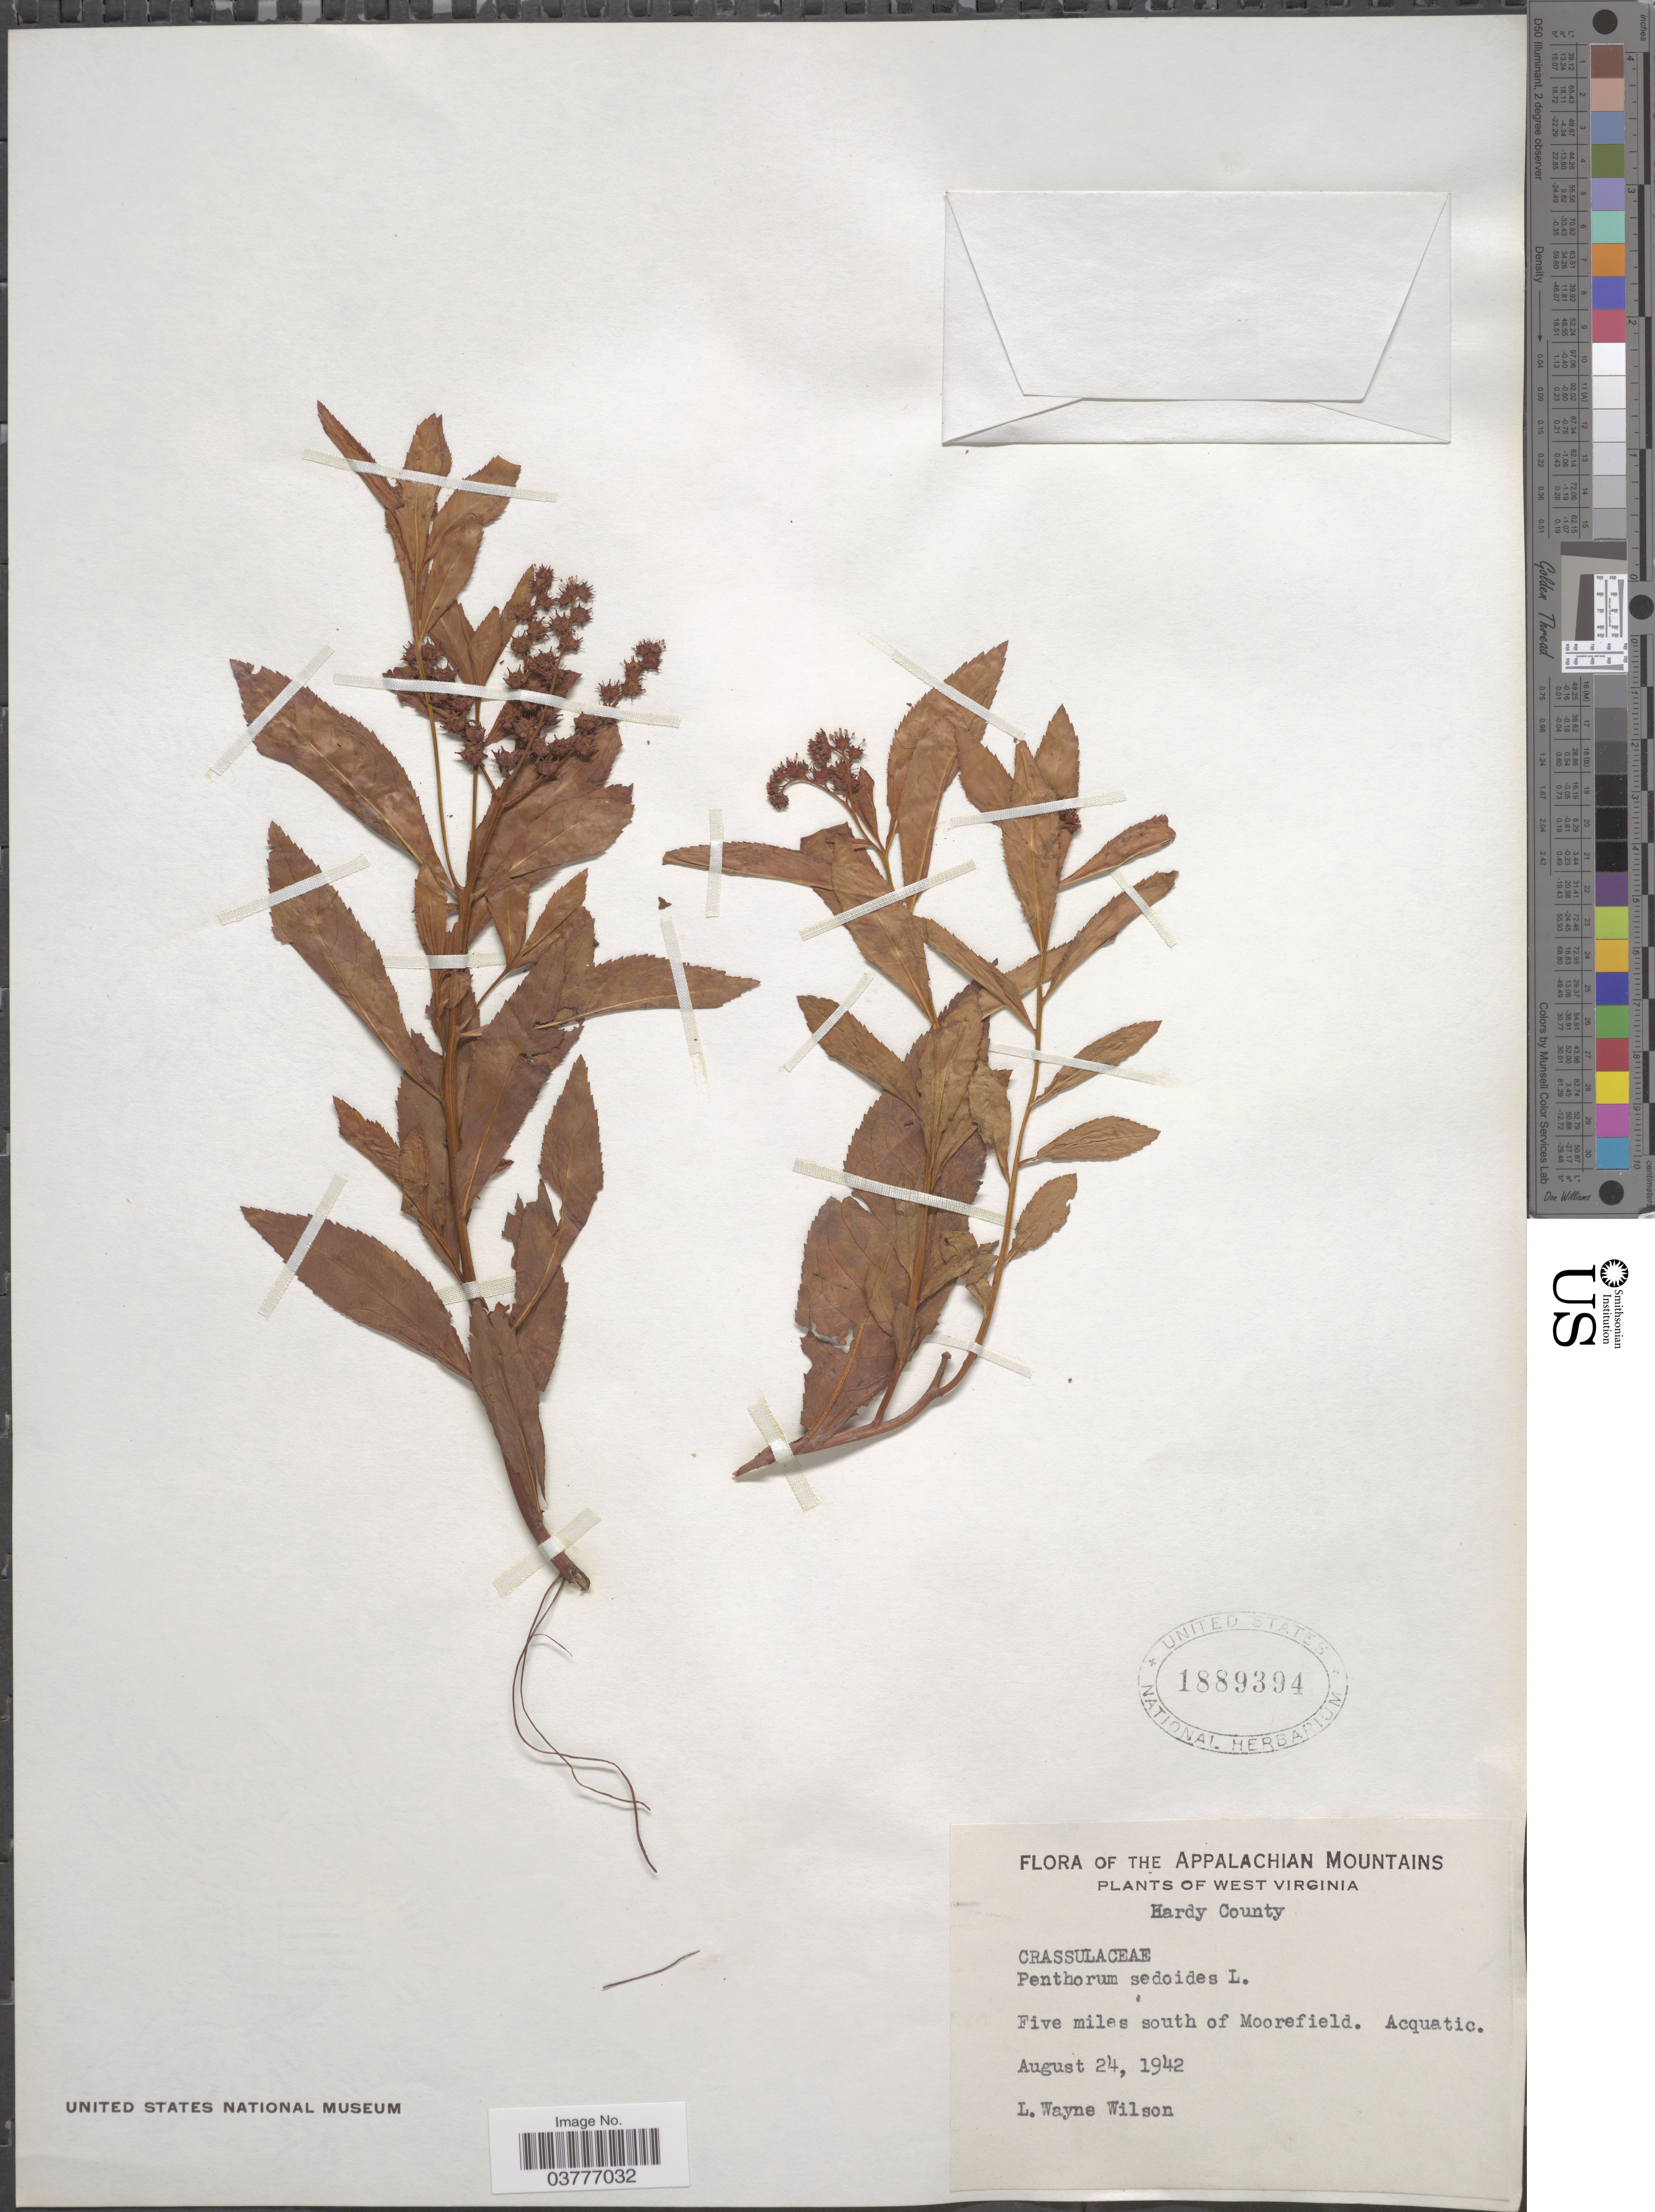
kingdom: Plantae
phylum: Tracheophyta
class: Magnoliopsida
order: Saxifragales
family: Penthoraceae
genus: Penthorum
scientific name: Penthorum sedoides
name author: L.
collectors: L. W. Wilson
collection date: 1942-08-24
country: United States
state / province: West Virginia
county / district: Hardy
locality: The Appalachian Mountains. Hardy County. Five miles south Moorefield, Acquatic.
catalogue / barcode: US 1889394